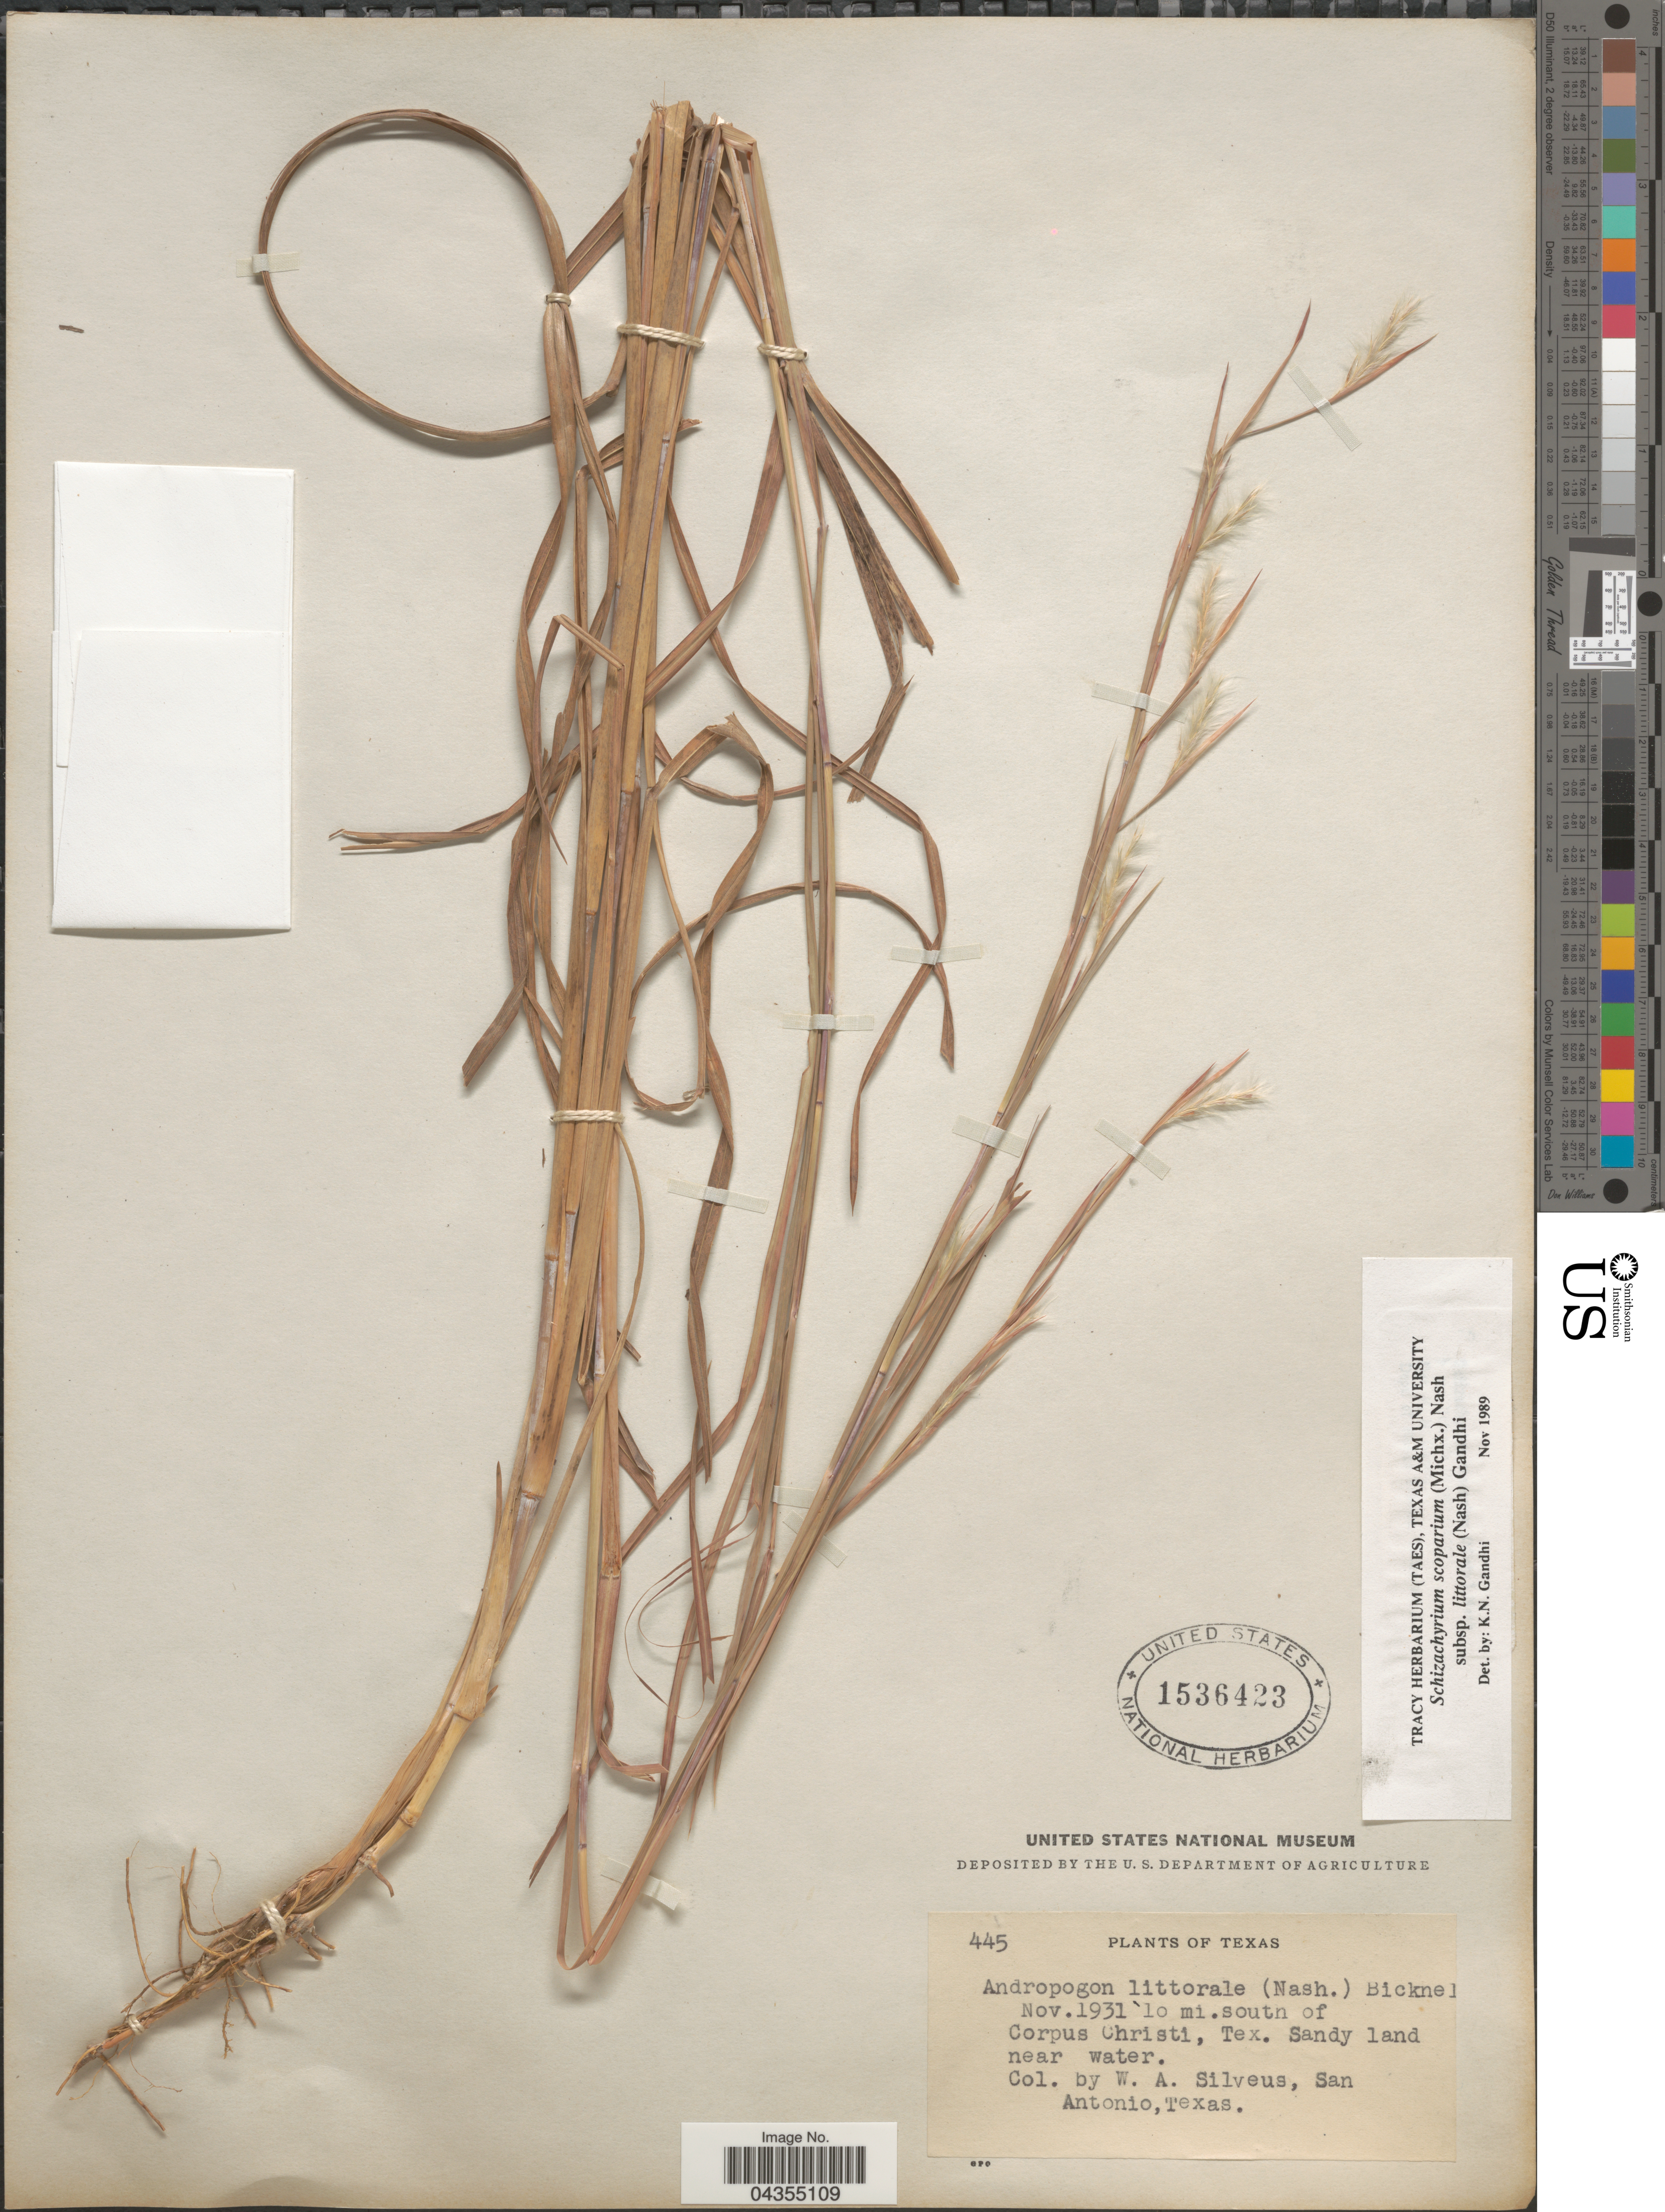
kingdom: Plantae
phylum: Tracheophyta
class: Liliopsida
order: Poales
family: Poaceae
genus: Schizachyrium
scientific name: Schizachyrium scoparium var. littorale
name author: (Nash) Gould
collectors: W. Silveus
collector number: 445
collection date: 1931-11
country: United States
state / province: Texas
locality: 10 mi. south of Corpus Christi.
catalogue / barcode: US 1536423